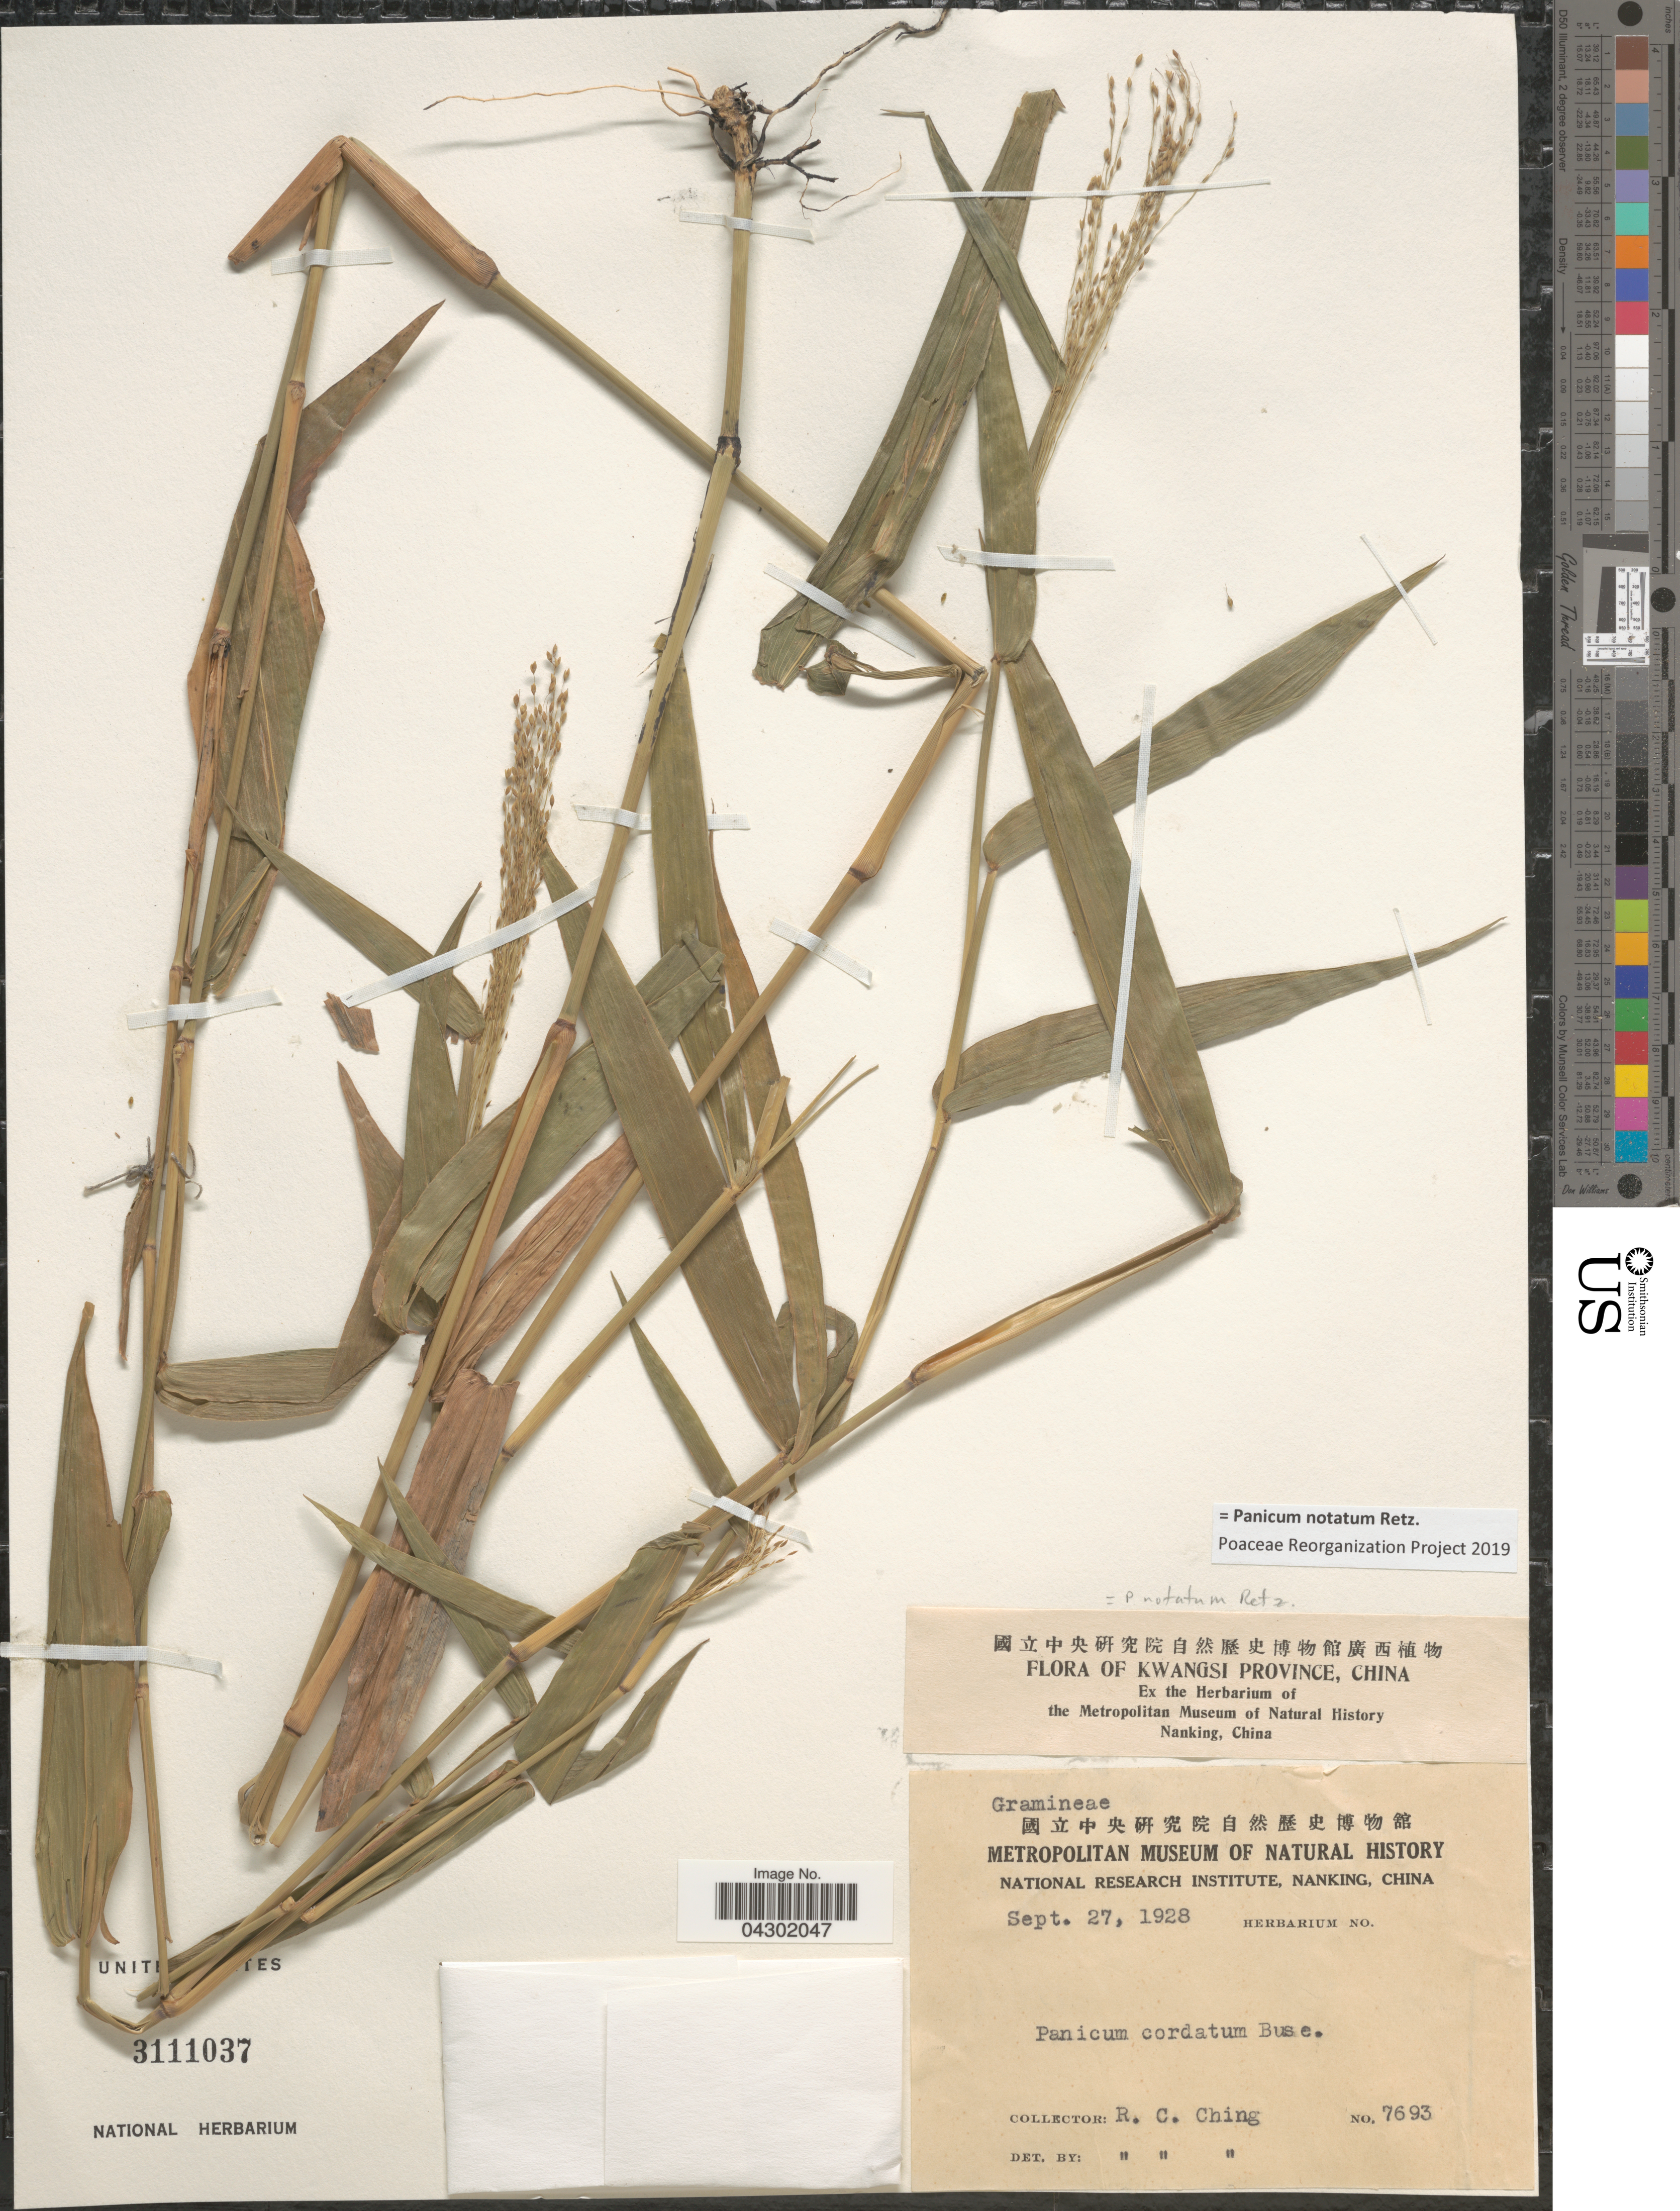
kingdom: Plantae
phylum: Tracheophyta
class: Liliopsida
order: Poales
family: Poaceae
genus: Panicum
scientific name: Panicum notatum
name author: Retz.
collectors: R. C. Ching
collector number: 7693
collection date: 1928-09-27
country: China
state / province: Guangxi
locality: Kwangsi Province.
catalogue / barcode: US 3111037